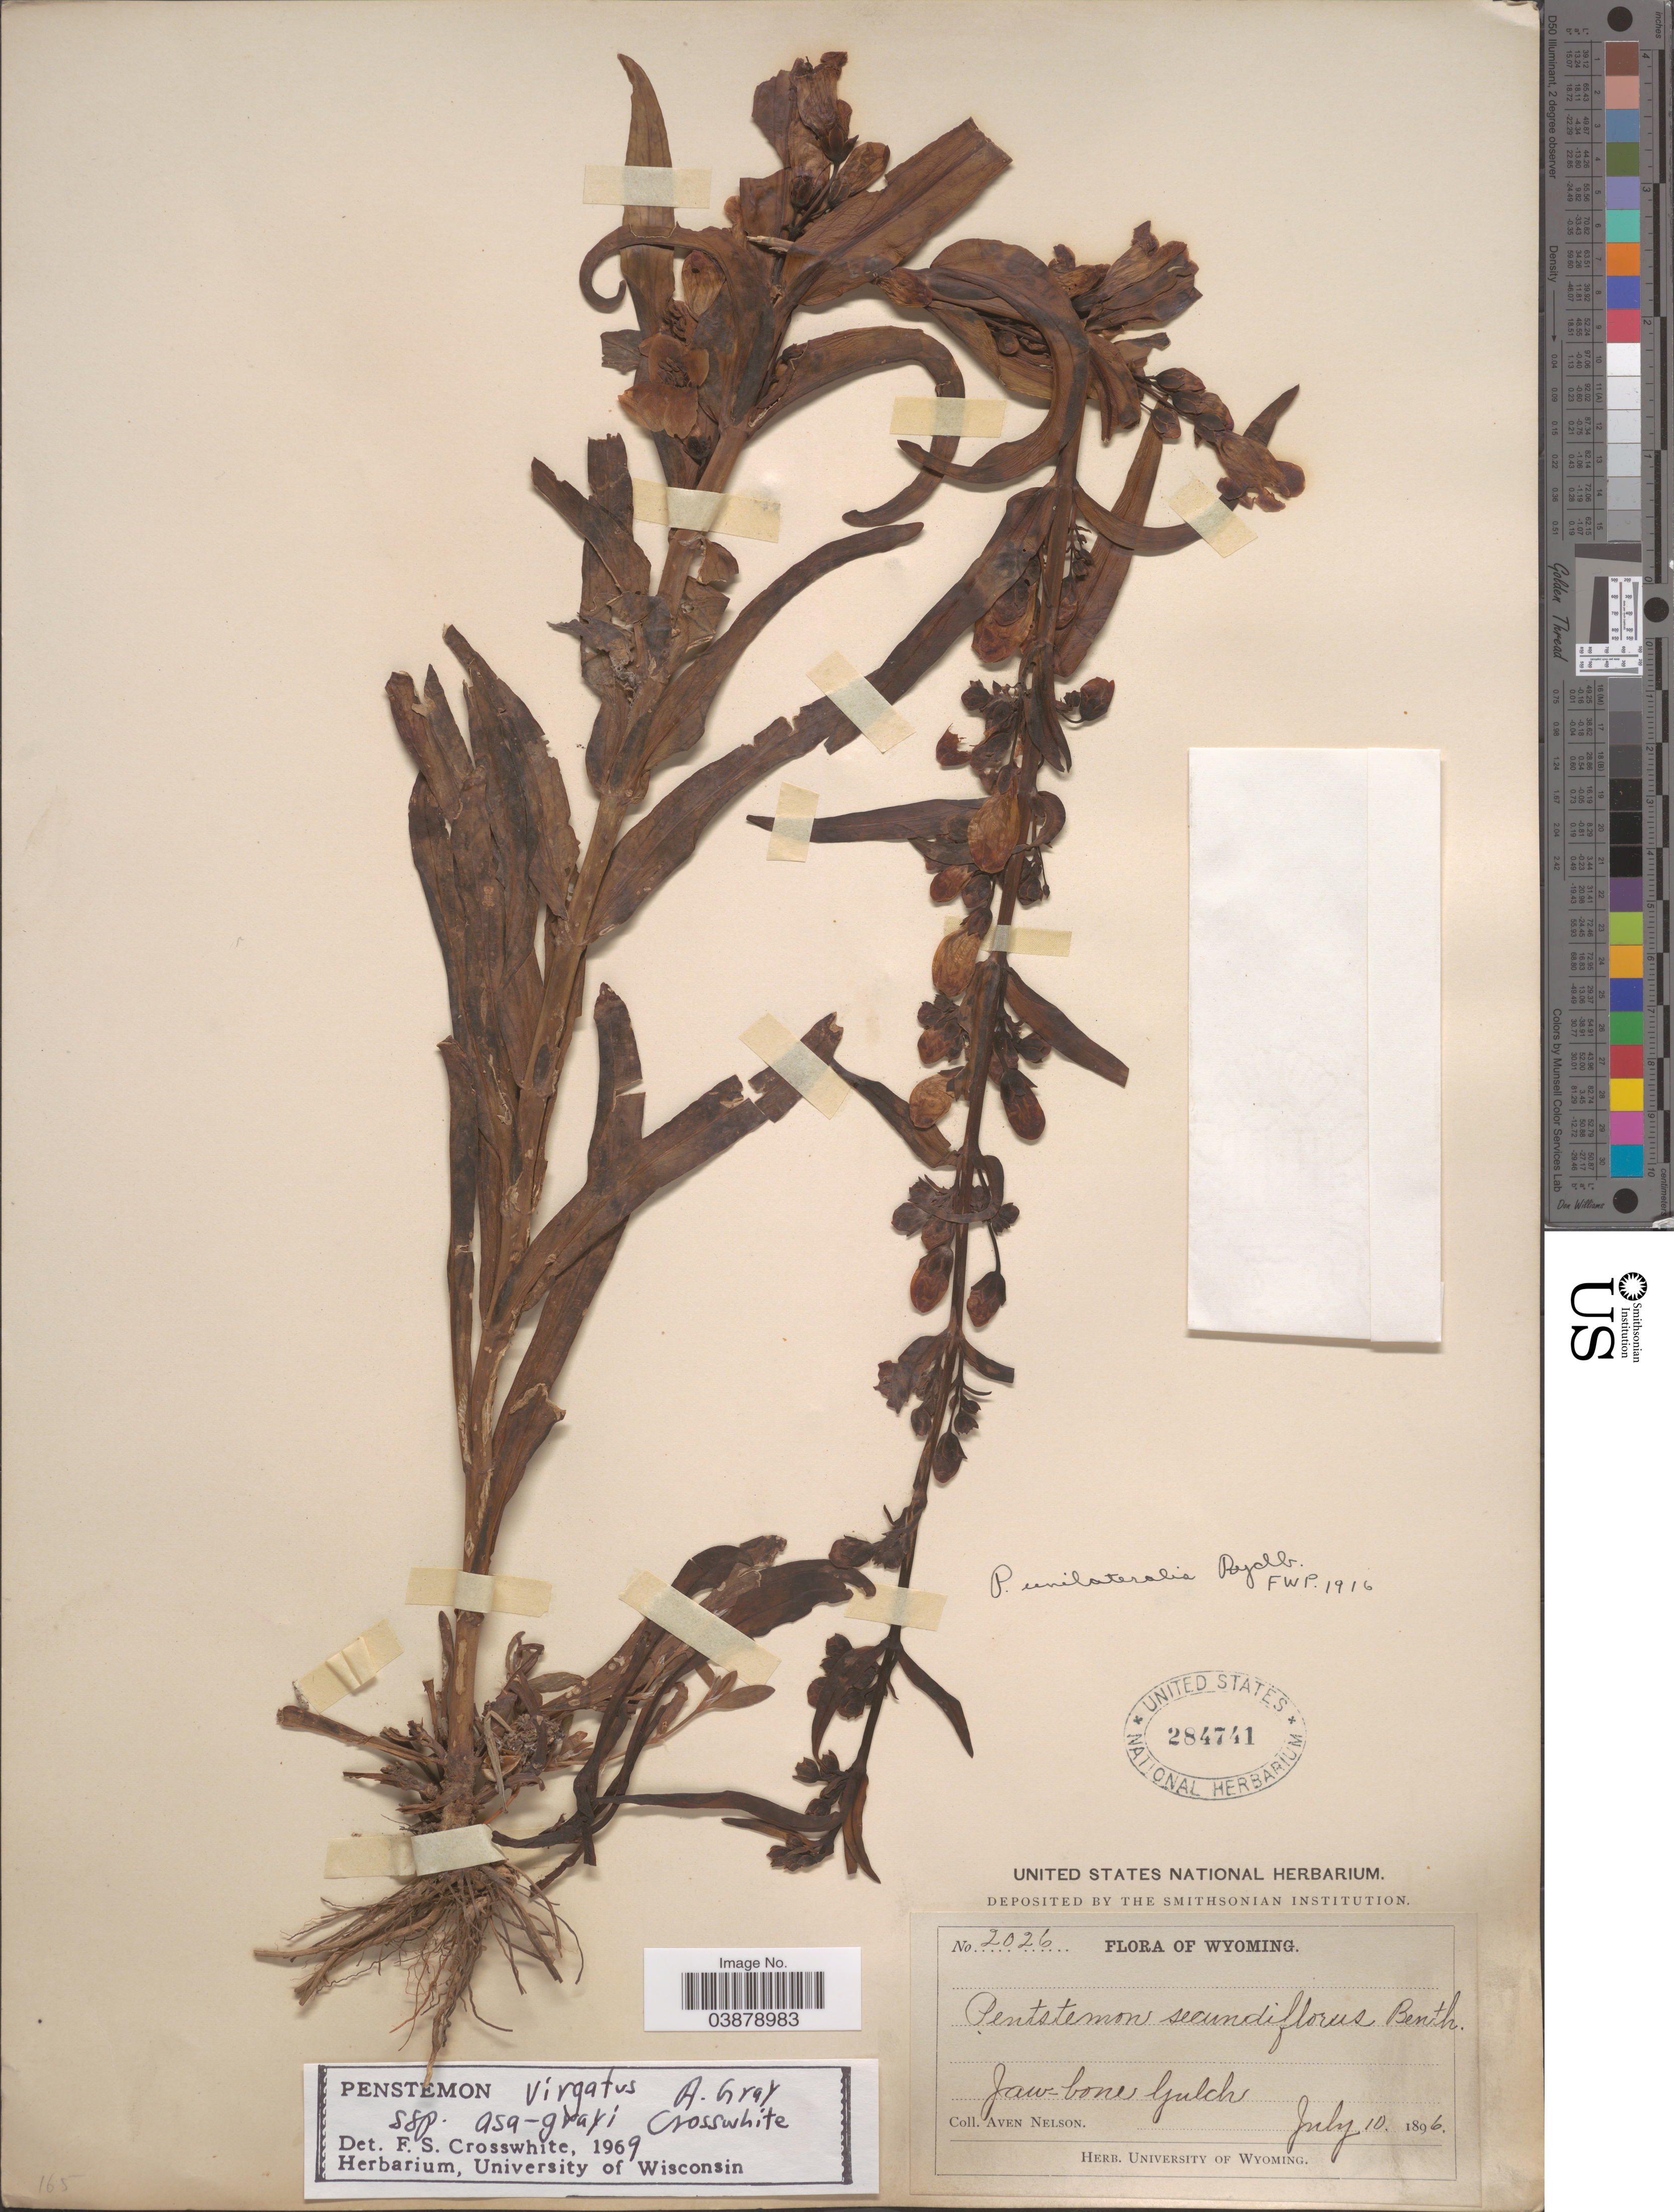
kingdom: Plantae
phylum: Tracheophyta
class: Magnoliopsida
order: Lamiales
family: Plantaginaceae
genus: Penstemon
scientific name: Penstemon virgatus subsp. asa-grayi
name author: Crosswh.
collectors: A. Nelson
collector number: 2026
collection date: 1896-07-10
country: United States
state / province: Wyoming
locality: Jaw-bone Gulch.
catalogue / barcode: US 284741